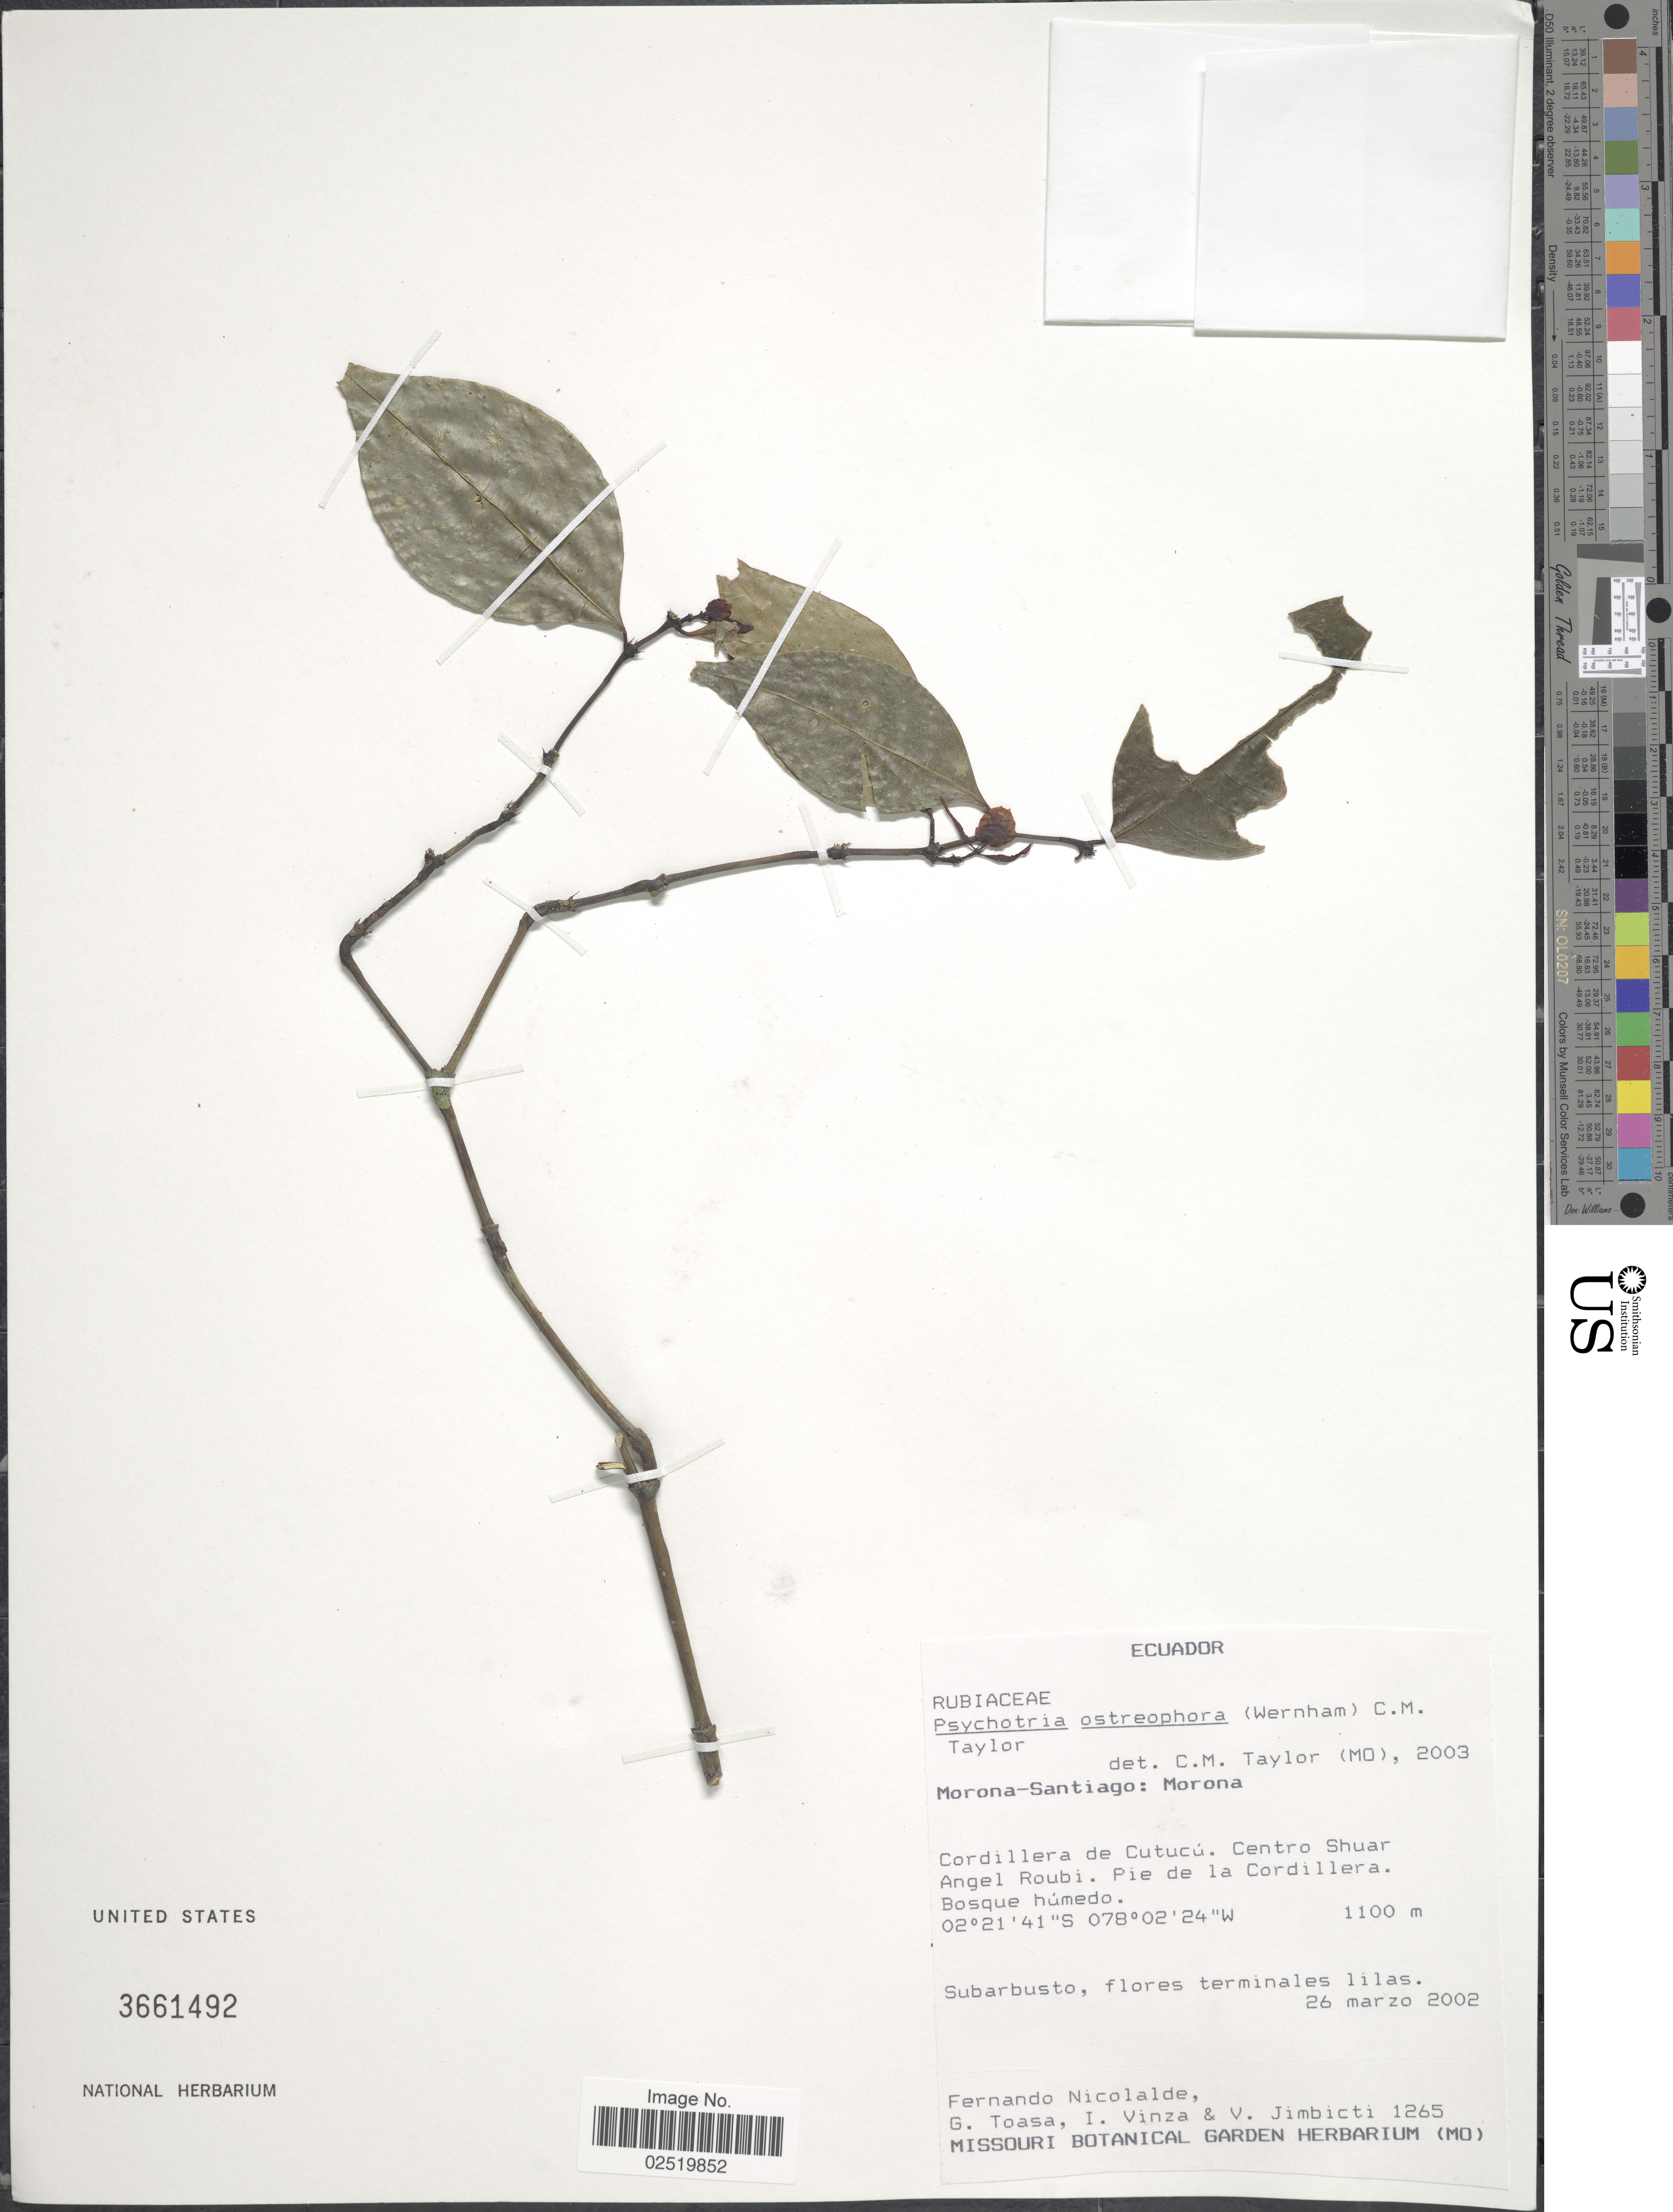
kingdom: Plantae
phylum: Tracheophyta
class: Magnoliopsida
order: Gentianales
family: Rubiaceae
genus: Psychotria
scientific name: Psychotria ostreophora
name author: (Wernham) C.M. Taylor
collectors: F. Nicolalde, G. Toasa, I. Vinza & V. Jimbicti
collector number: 1265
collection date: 2002-03-26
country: Ecuador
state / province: Morona-Santiago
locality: Morona. Cordillera de Cutucu. Centro Shuar Angel Roubi. Pie de la Cordillera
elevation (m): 1100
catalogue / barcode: US 3661492